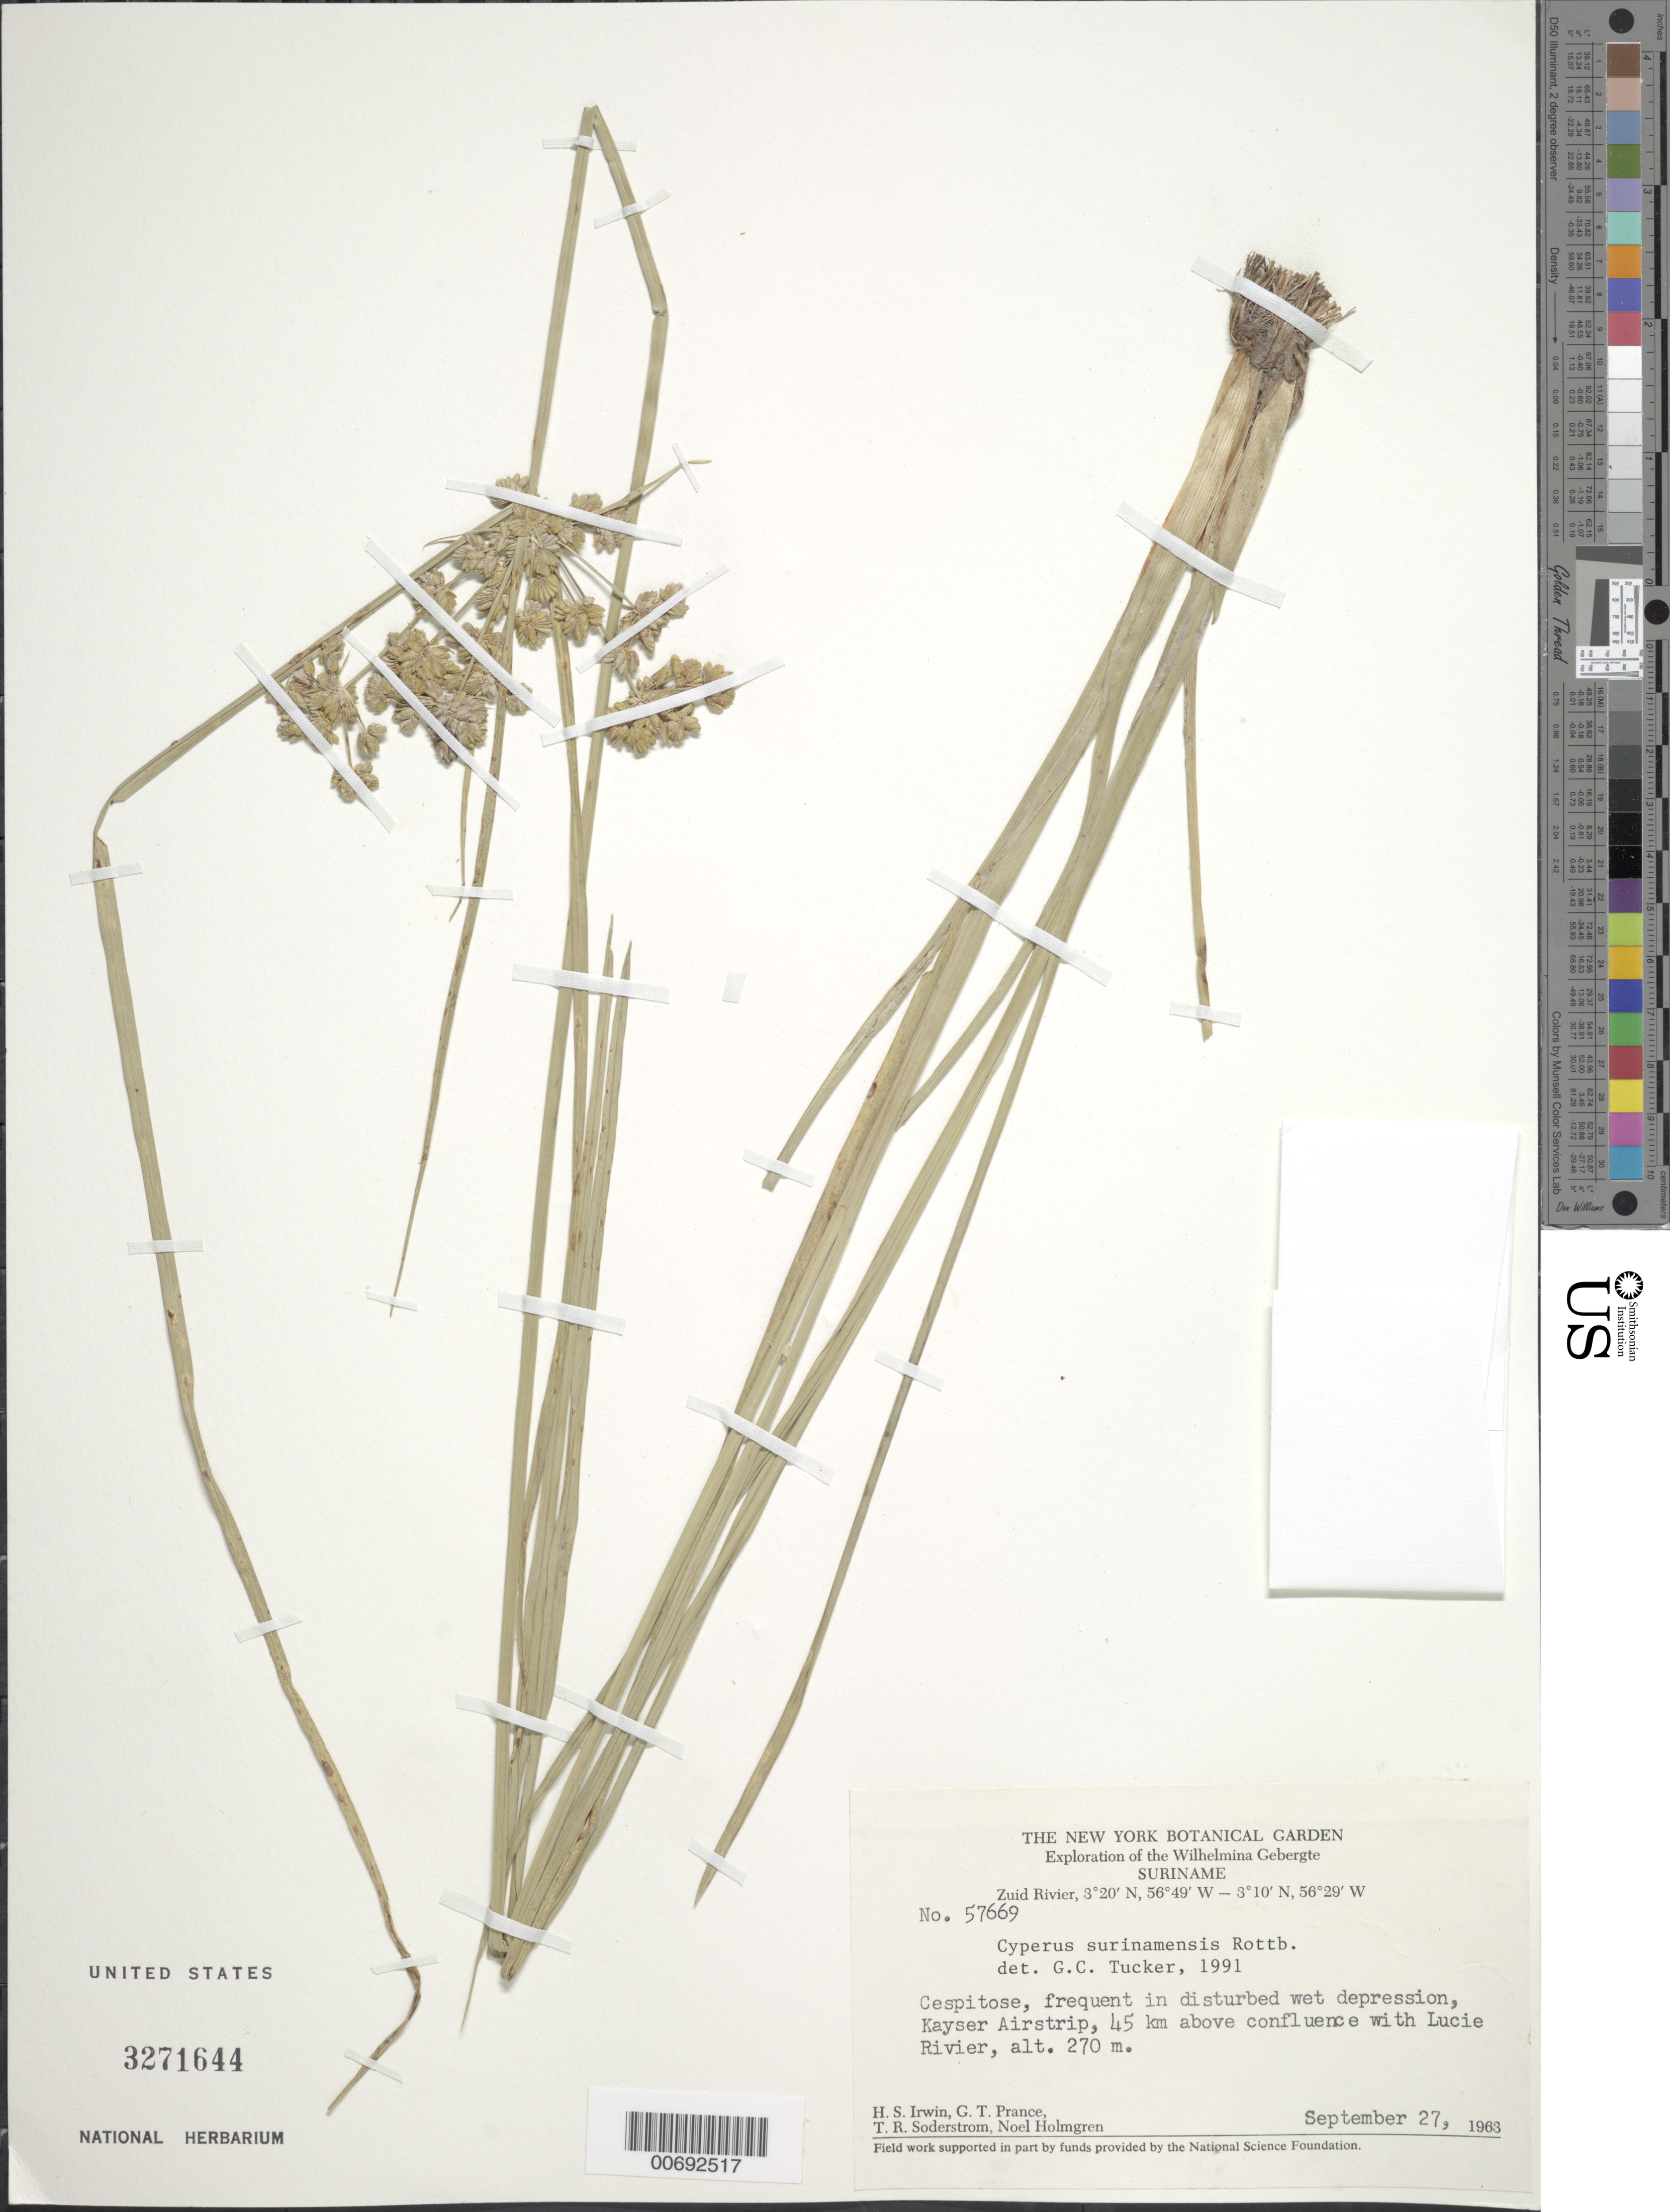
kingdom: Plantae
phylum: Tracheophyta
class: Liliopsida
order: Poales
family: Cyperaceae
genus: Cyperus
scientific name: Cyperus surinamensis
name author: Rottb.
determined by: Tucker, G. C.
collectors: H. Irwin, G. T. Prance, T. R. Soderstrom & N. H. Holmgren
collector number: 57669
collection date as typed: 27-Sep-63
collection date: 1963-09-27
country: Suriname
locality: Kayser Airstrip, Zuid R., 45 km above confl. with Lucie R., Wilhelmina Gebergte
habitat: Cespitose, in disturbed wet depression;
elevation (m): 270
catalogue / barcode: US 3271644